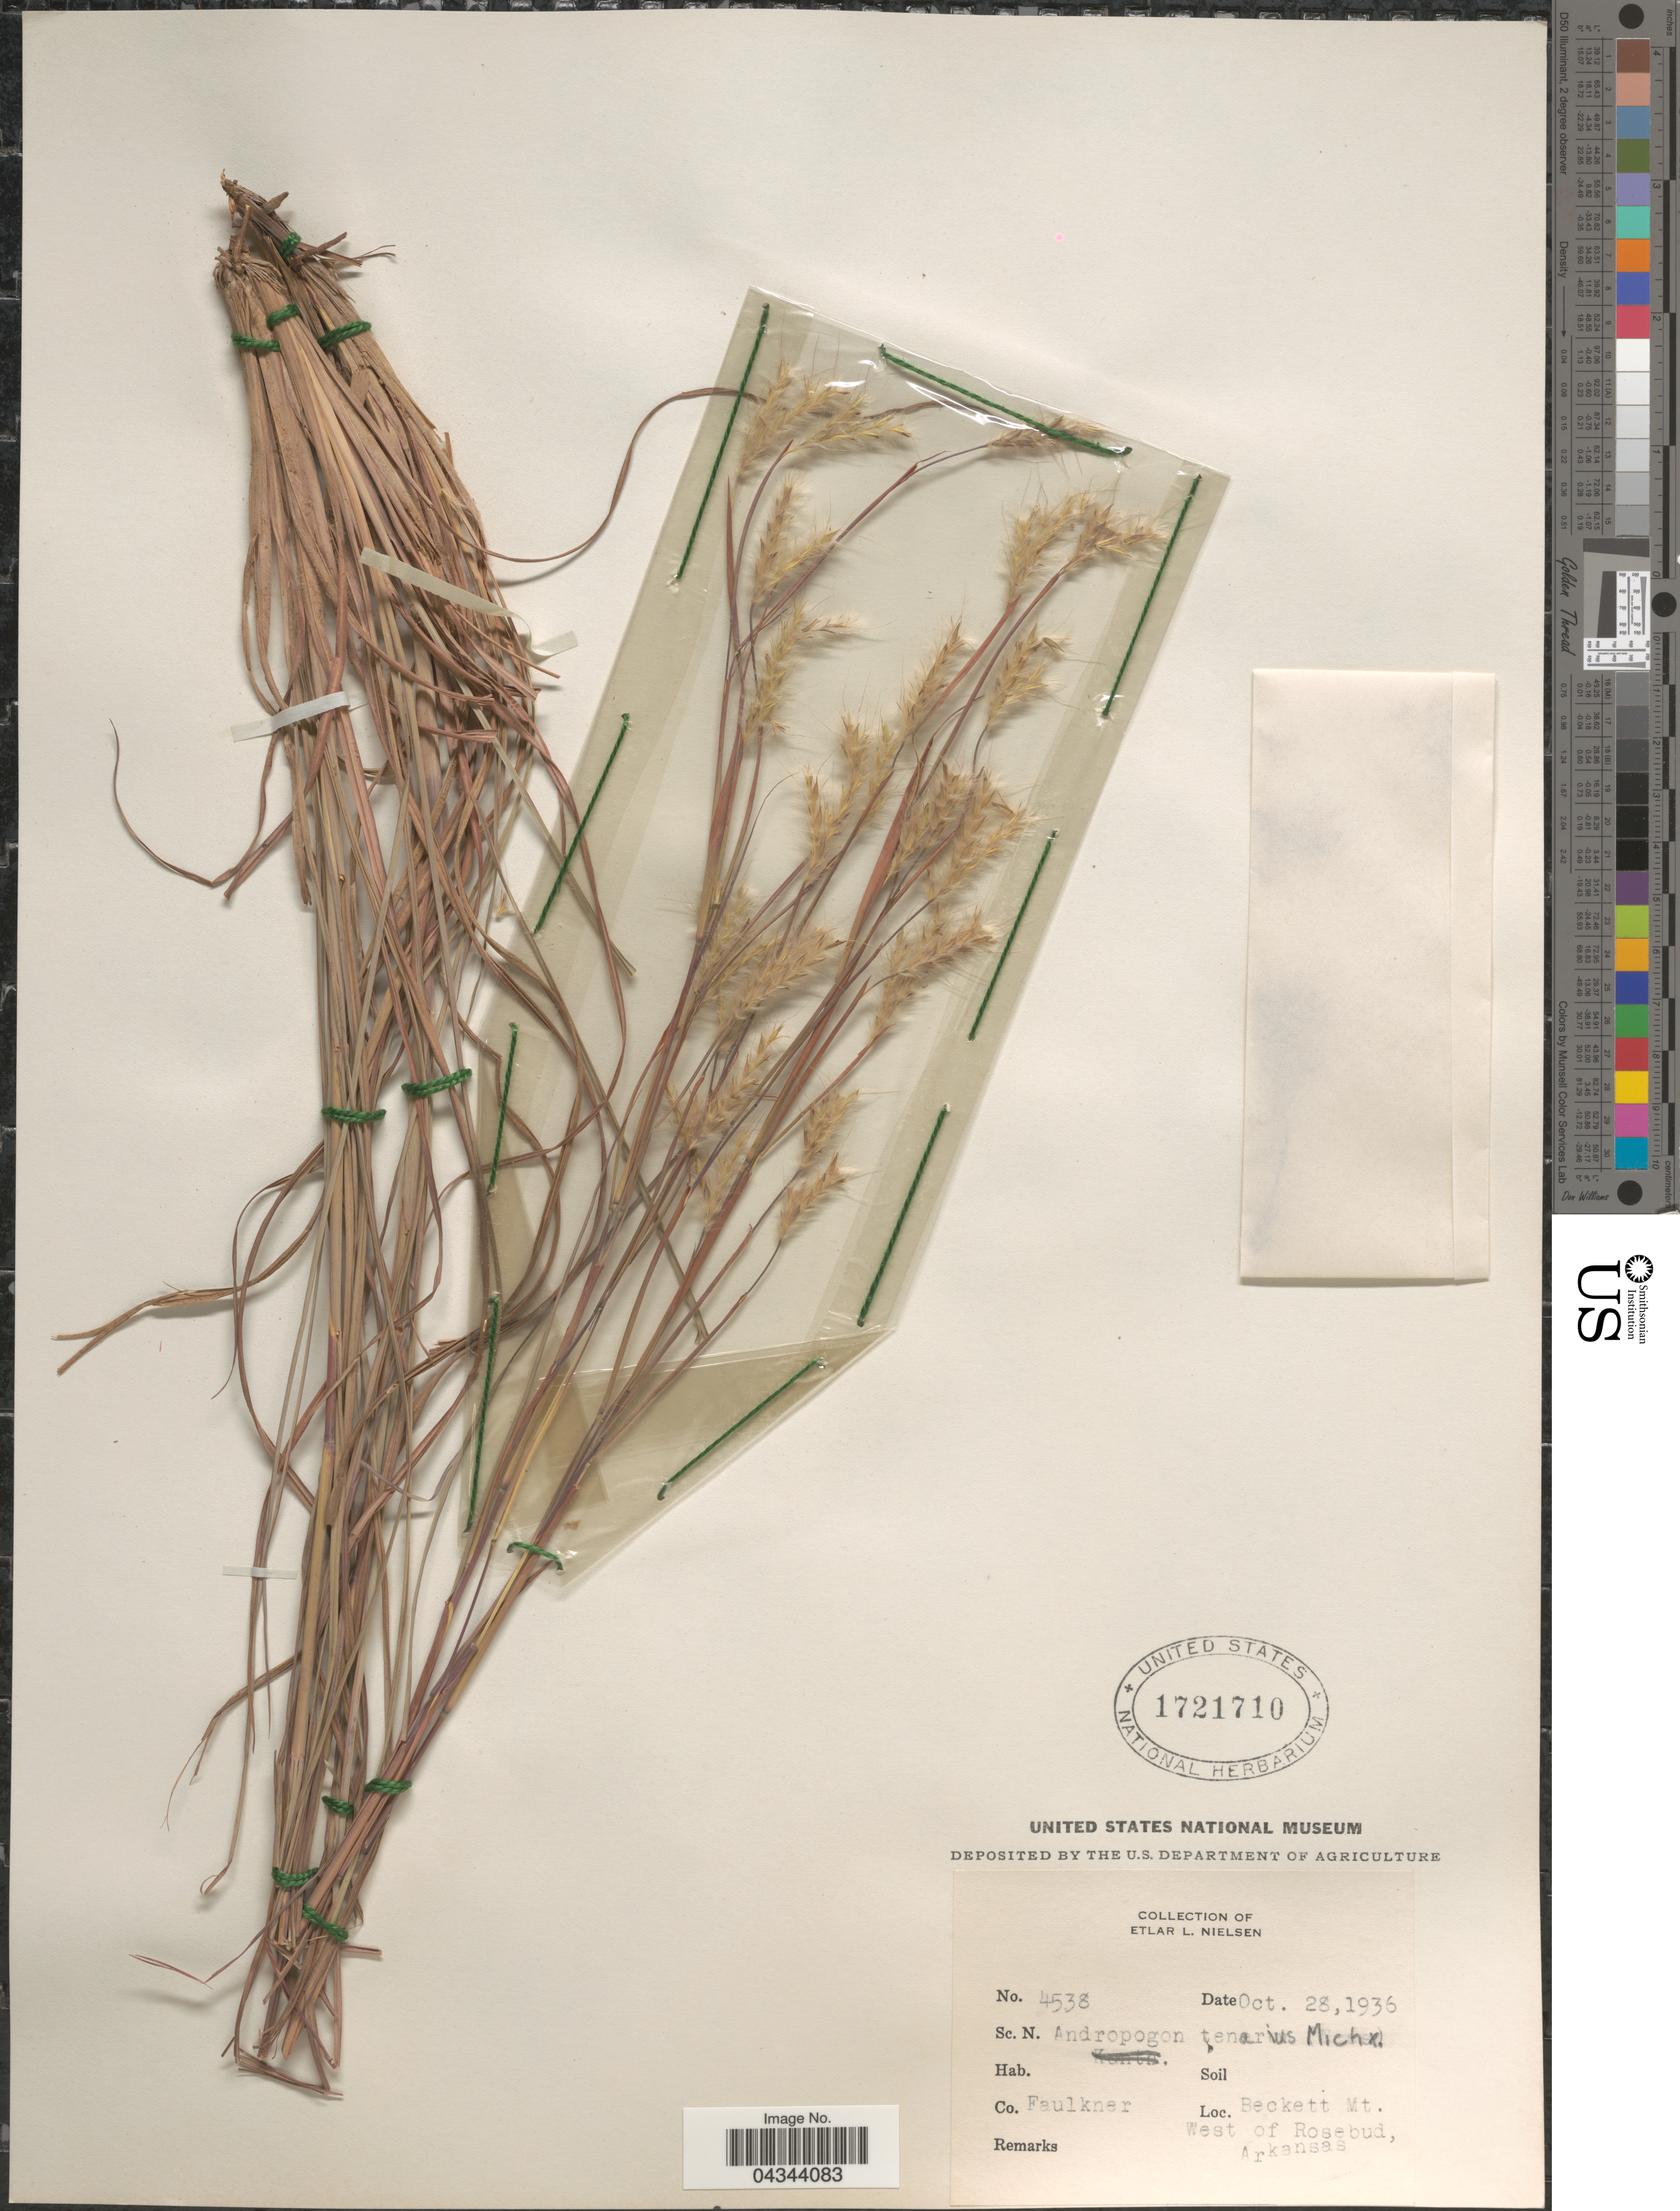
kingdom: Plantae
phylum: Tracheophyta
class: Liliopsida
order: Poales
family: Poaceae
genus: Andropogon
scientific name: Andropogon ternarius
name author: Michx.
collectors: E. L. Nielsen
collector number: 4538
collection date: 1936-10-28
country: United States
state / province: Arkansas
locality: Co. Faulkner. Beckett Mt. West of Rosebud.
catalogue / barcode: US 1721710